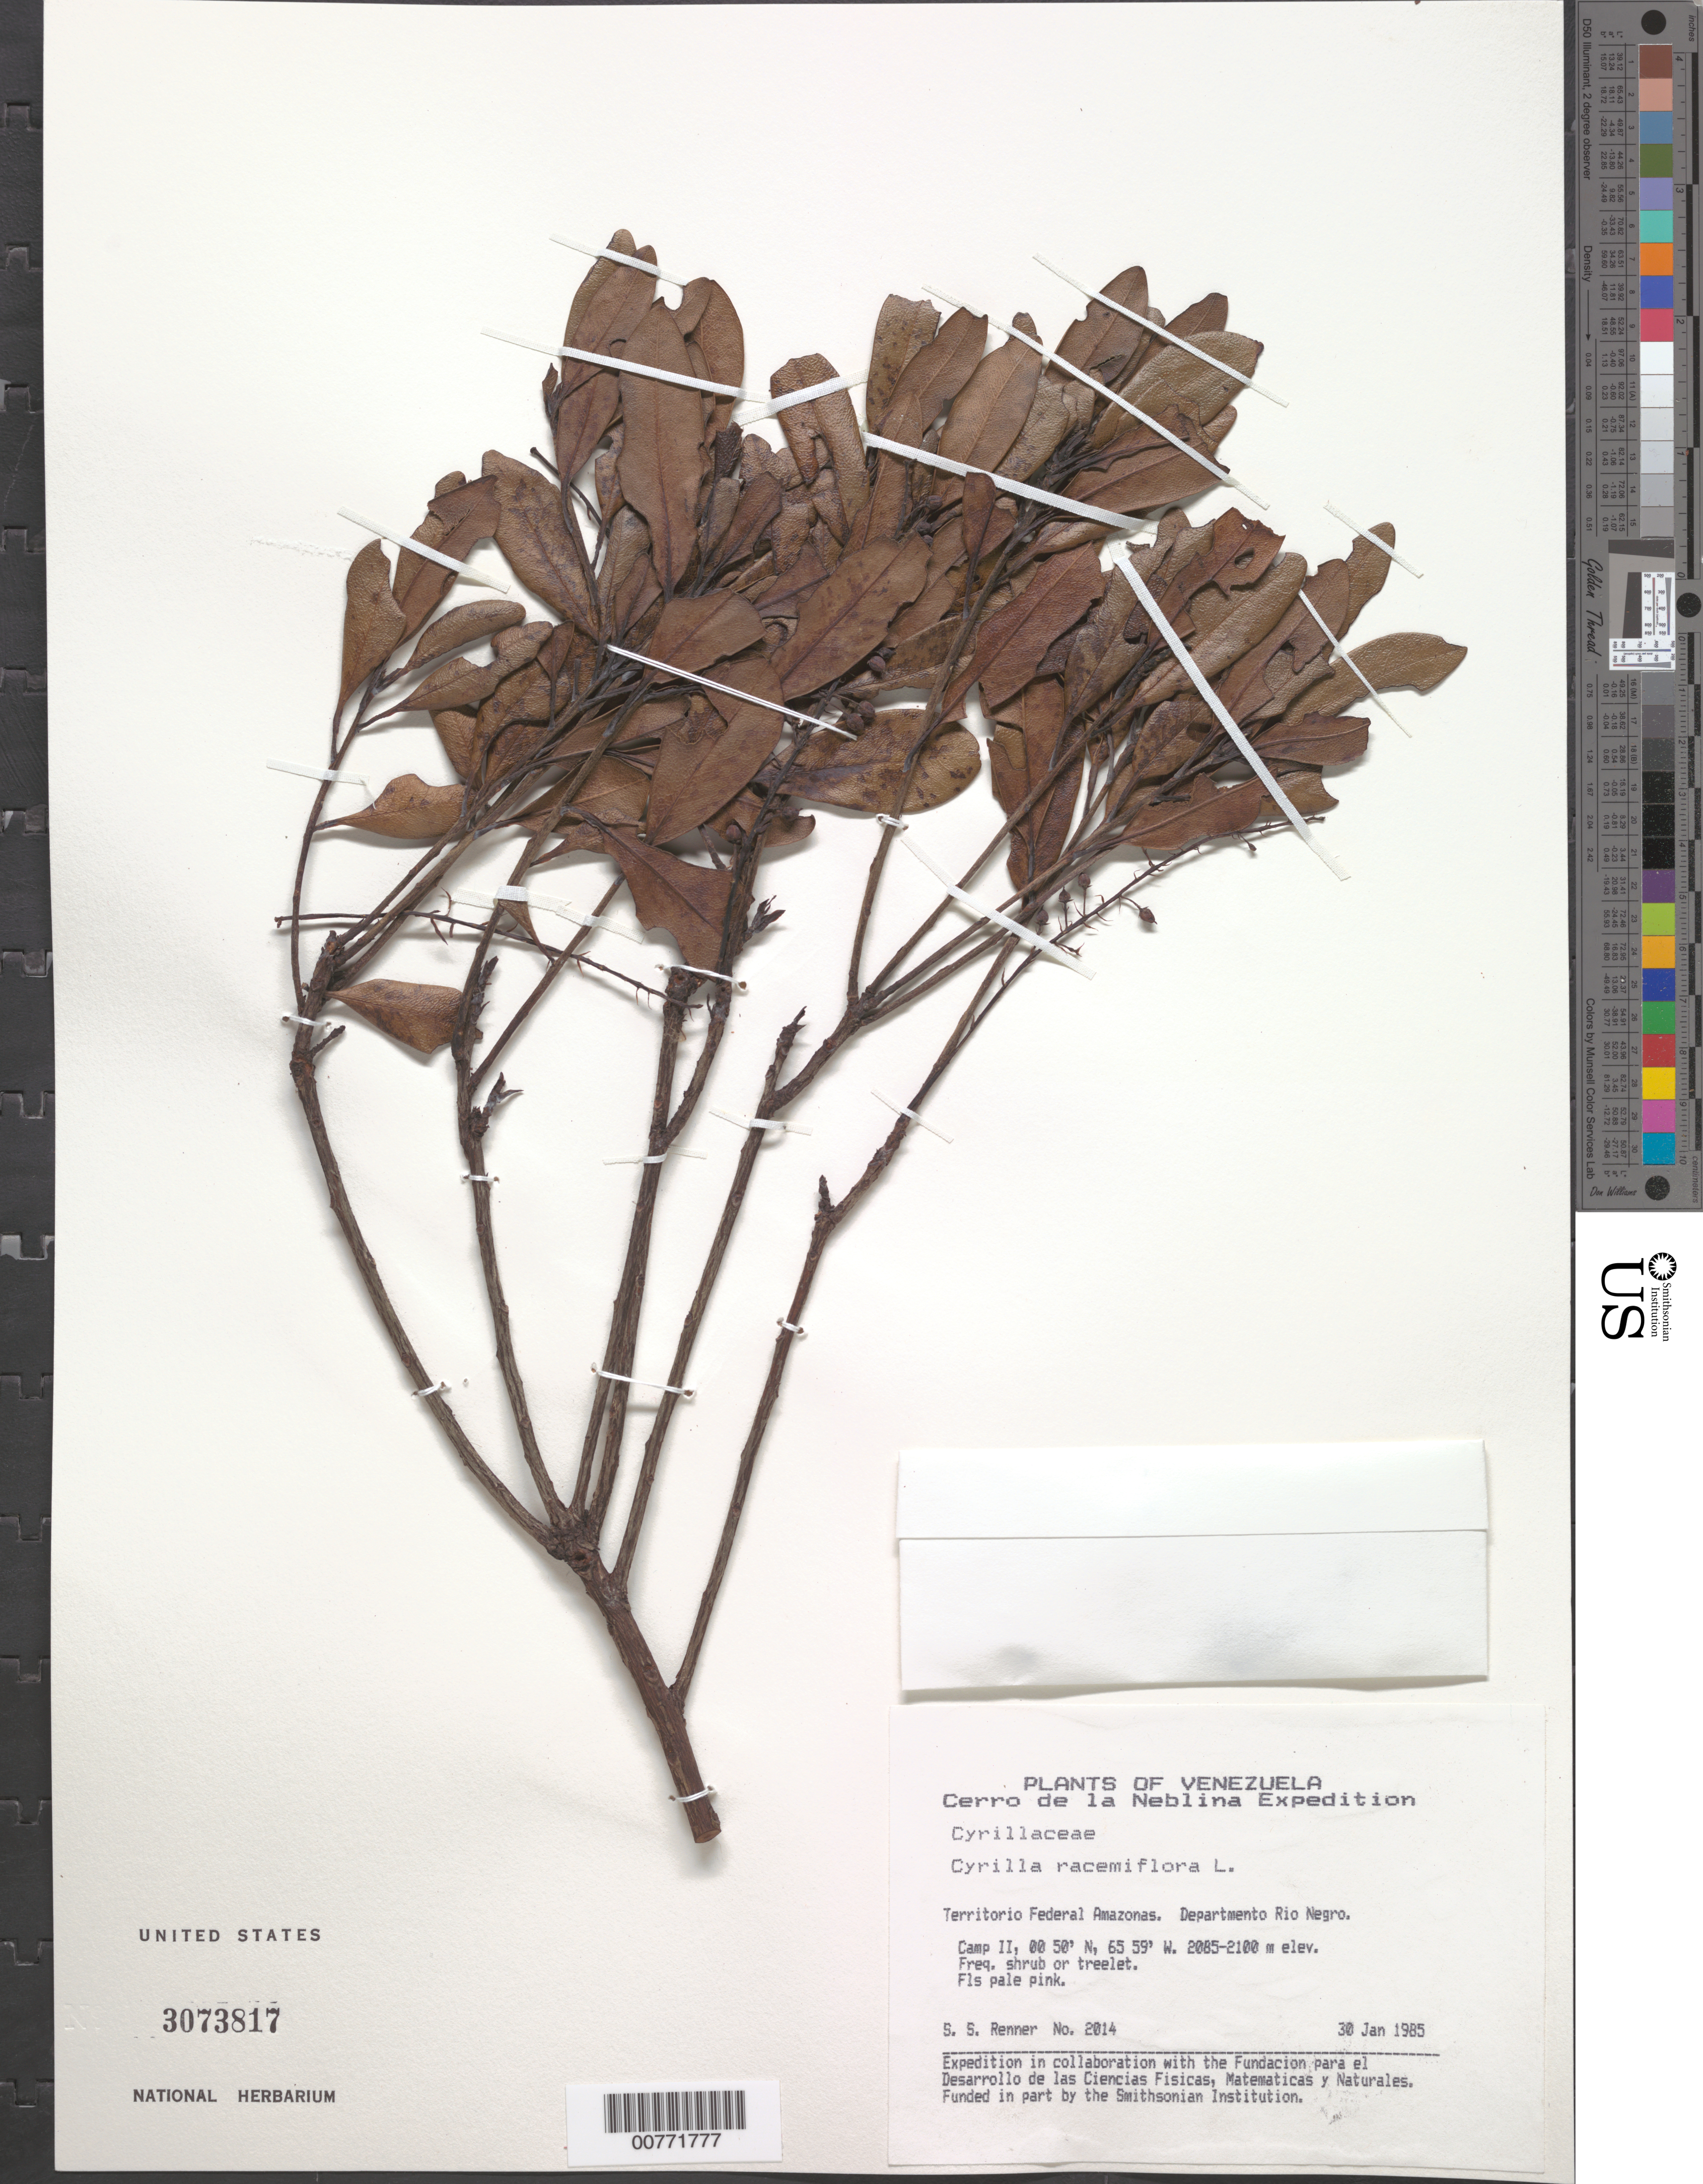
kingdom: Plantae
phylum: Tracheophyta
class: Magnoliopsida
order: Ericales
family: Cyrillaceae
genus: Cyrilla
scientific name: Cyrilla racemiflora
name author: L.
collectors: S. S. Renner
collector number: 2014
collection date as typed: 30-Jan-85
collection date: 1985-01-30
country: Venezuela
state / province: Amazonas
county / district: Río Negro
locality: Cerro de la Neblina, Camp II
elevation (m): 2085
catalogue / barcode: US 3073817